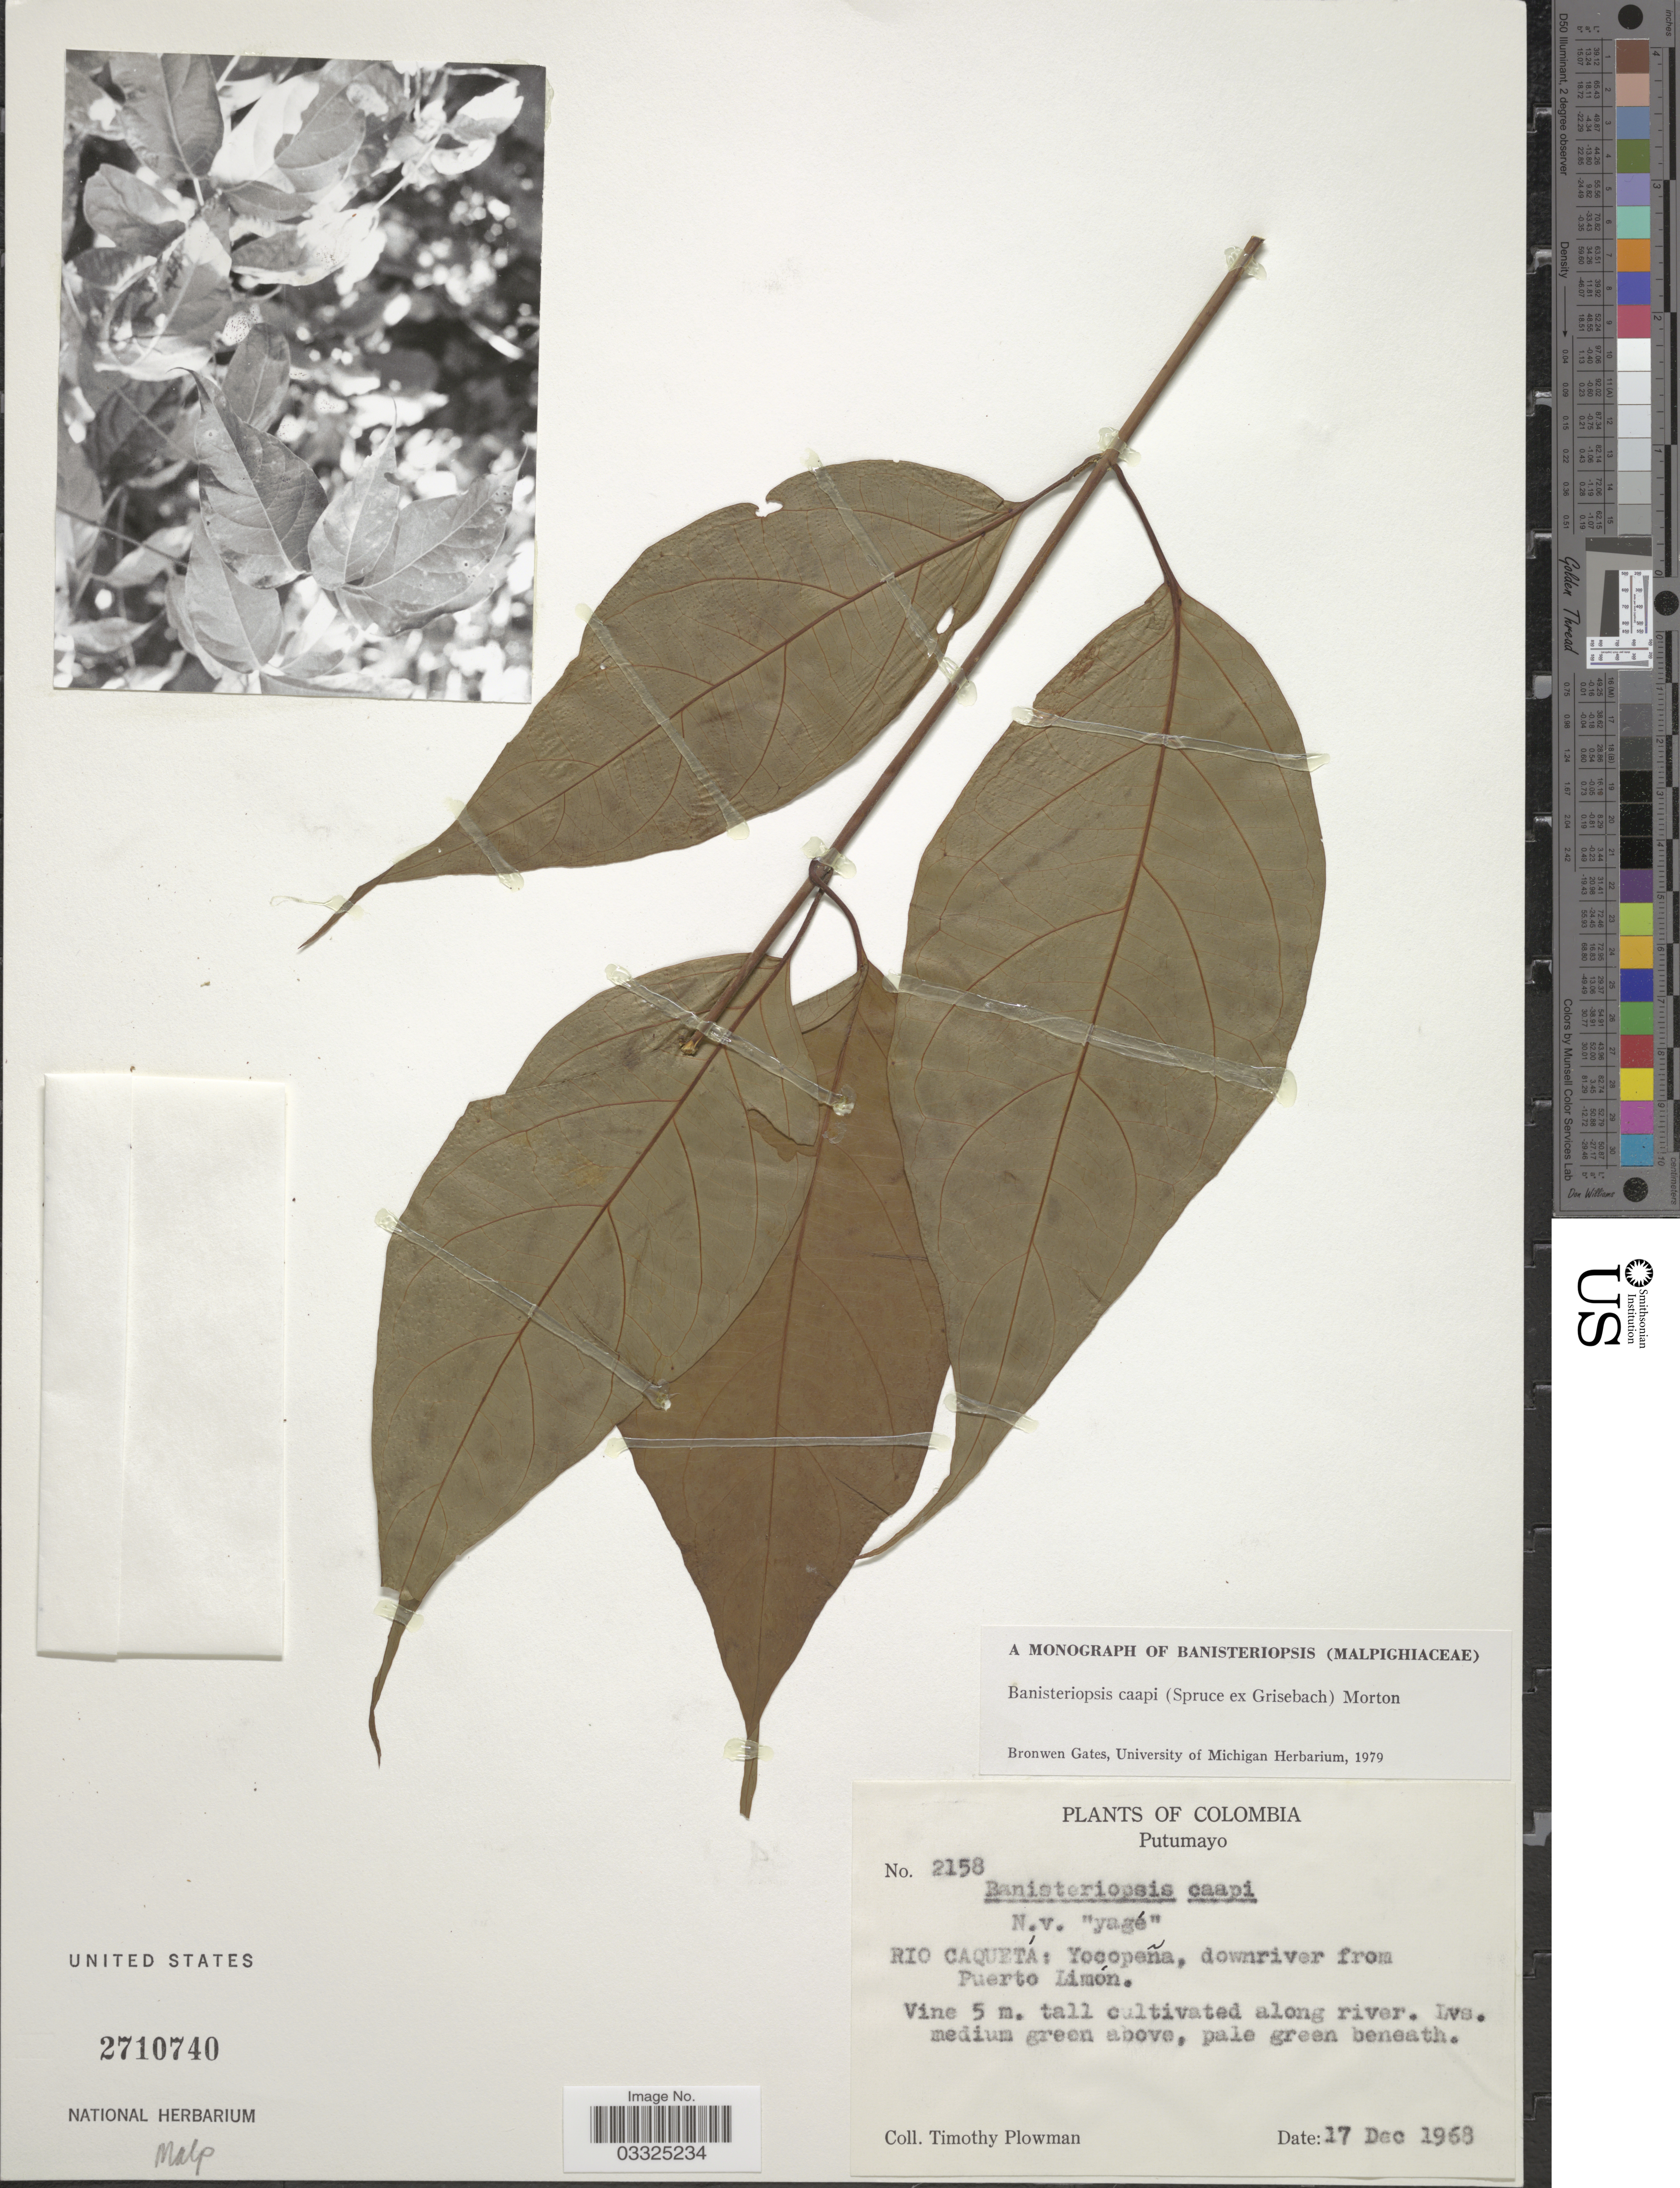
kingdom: Plantae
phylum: Tracheophyta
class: Magnoliopsida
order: Malpighiales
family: Malpighiaceae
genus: Banisteriopsis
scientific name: Banisteriopsis caapi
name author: (Spruce ex Griseb.) C.V. Morton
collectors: T. Plowman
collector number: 2158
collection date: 1968-12-17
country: Colombia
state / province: Putumayo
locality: Rio Caquetá: Yocopeña, downriver from Puerto Limón. Cultivated along river.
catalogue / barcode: US 2710740